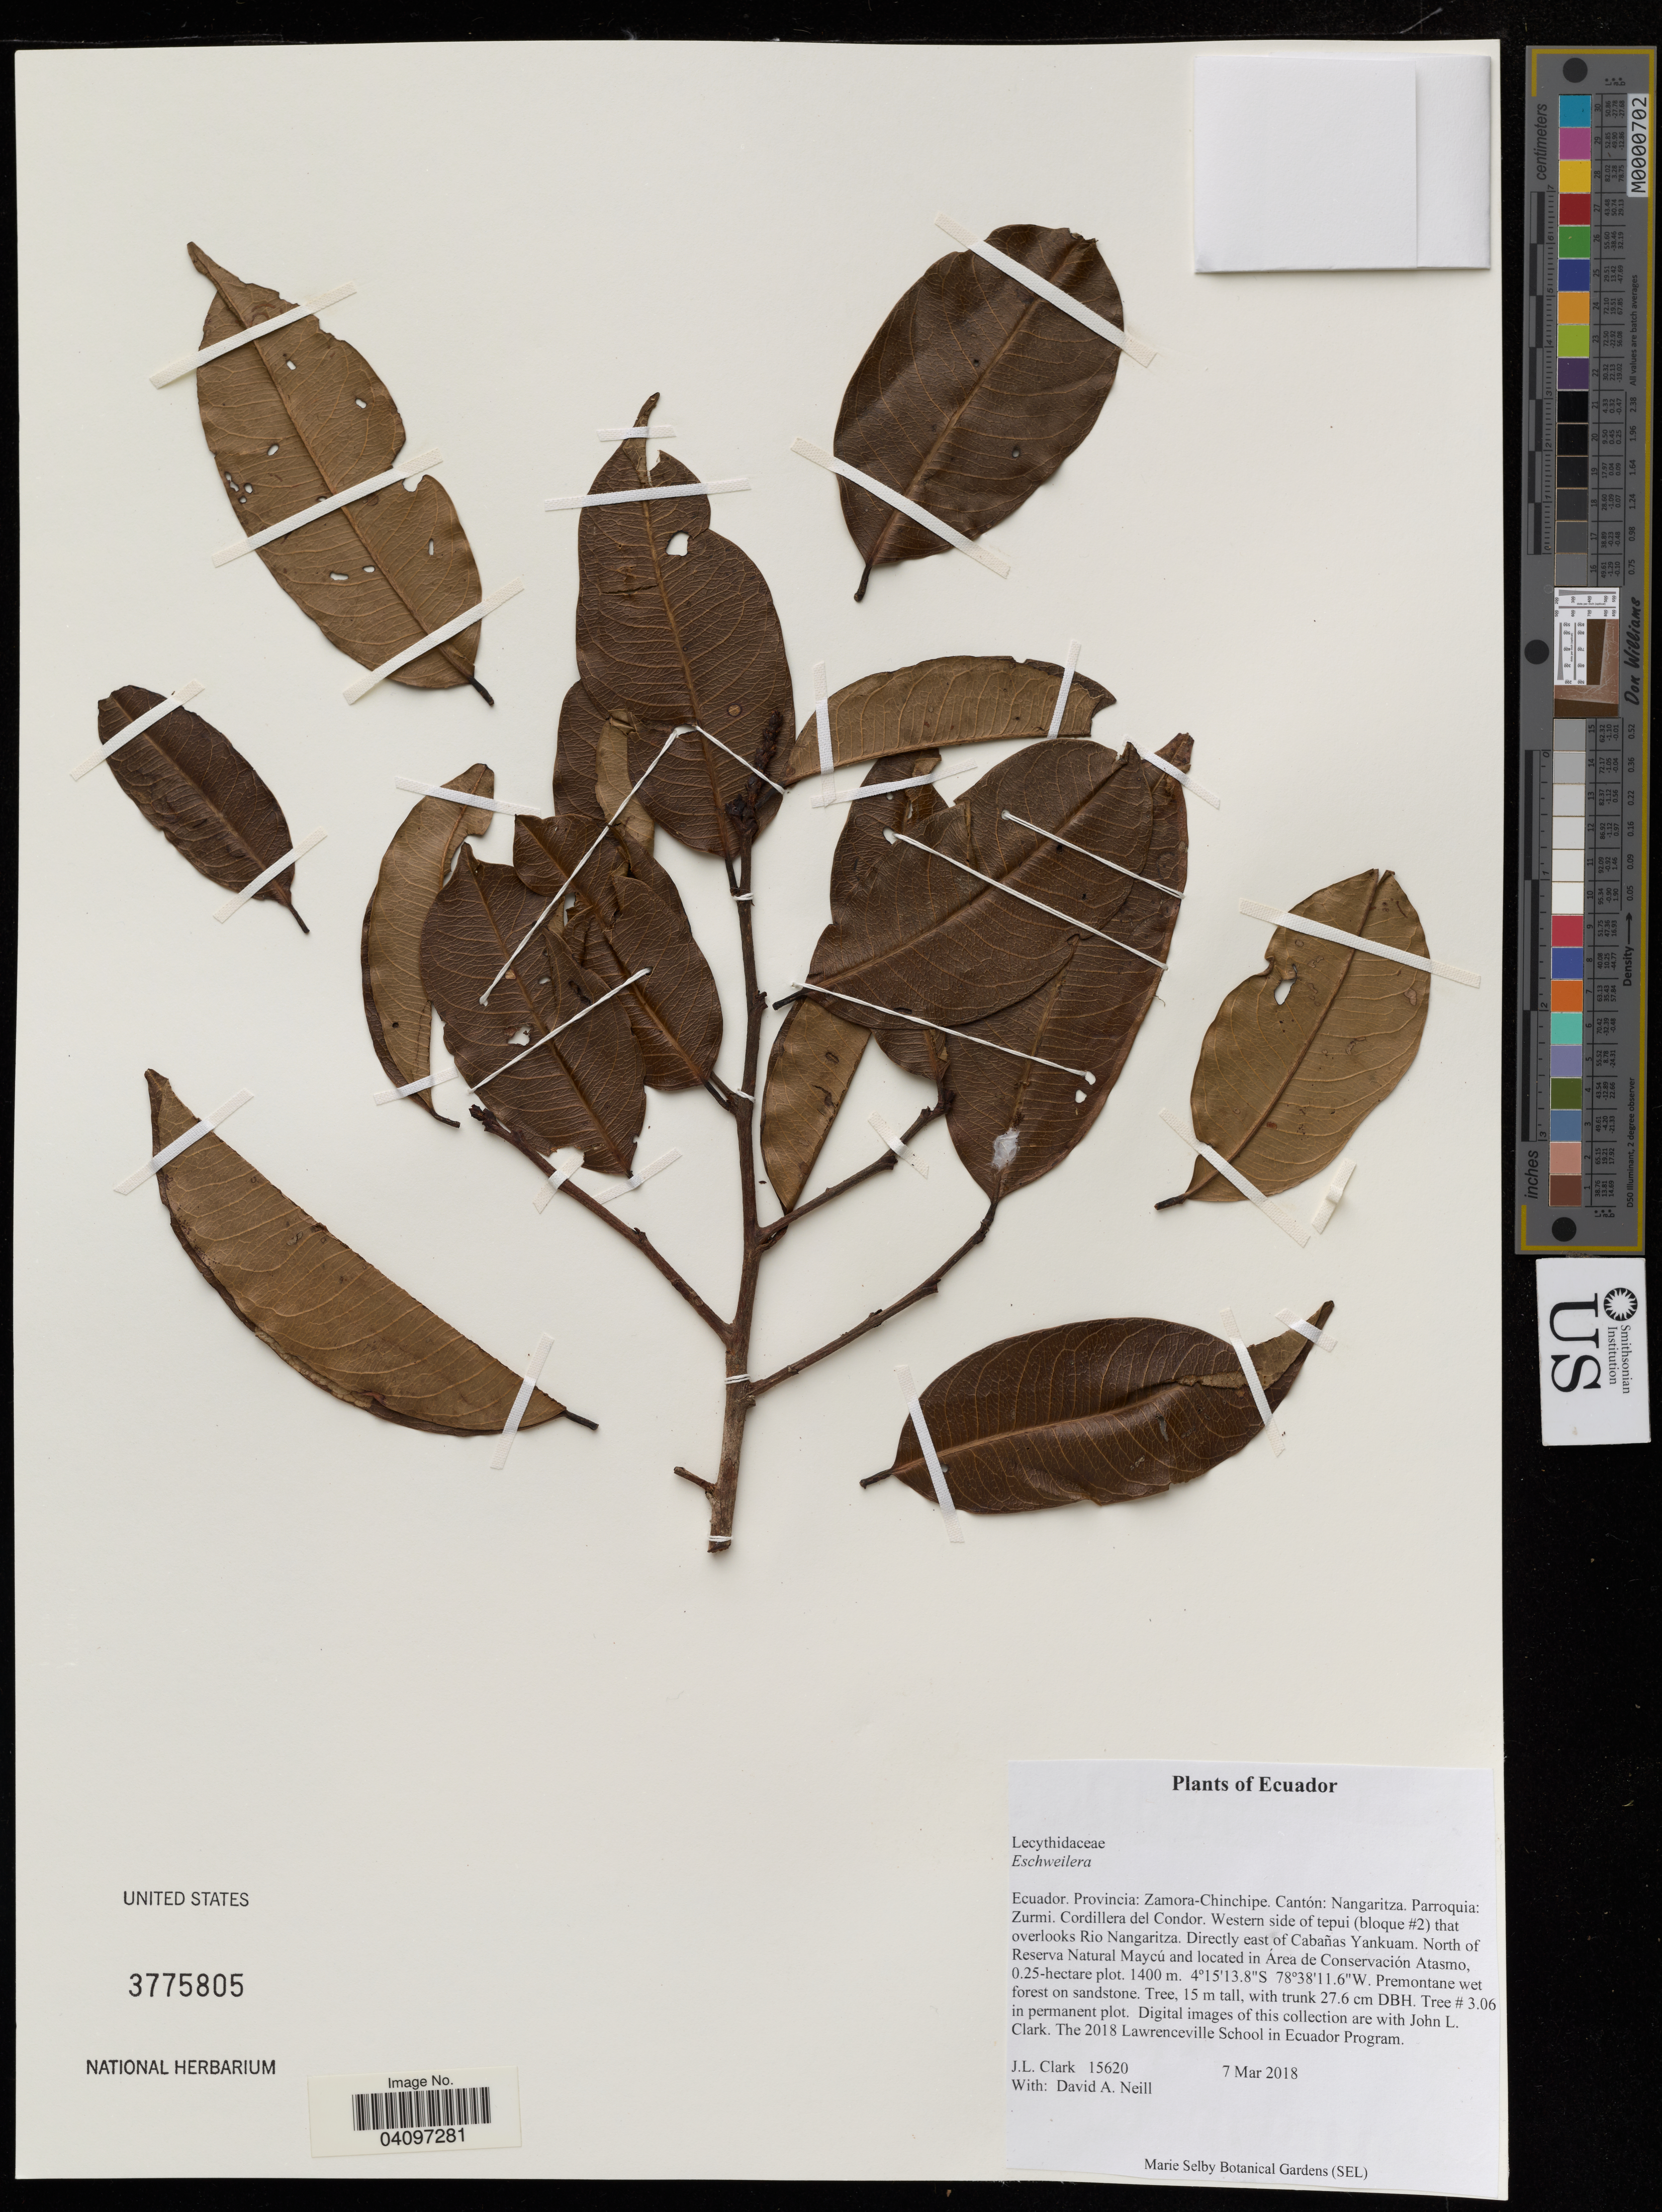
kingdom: Plantae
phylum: Tracheophyta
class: Magnoliopsida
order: Ericales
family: Lecythidaceae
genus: Eschweilera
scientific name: Eschweilera sp.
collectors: J. Clark & D. A. Neill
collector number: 15620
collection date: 2018-03-07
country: Ecuador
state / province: Zamora-Chinchipe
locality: Cantón: Nangaritza. Parroquia: Zurmi. Cordillera del Condor. Western side of tepui (bloque #2) that overlooks Rio Nangaritza. Directly east of Cabañas Yankuam. North of Reserva Natural Maycú and located in Área de Conservación Atasmo, 0.25-hectare plot.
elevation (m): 1400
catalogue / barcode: US 3775805